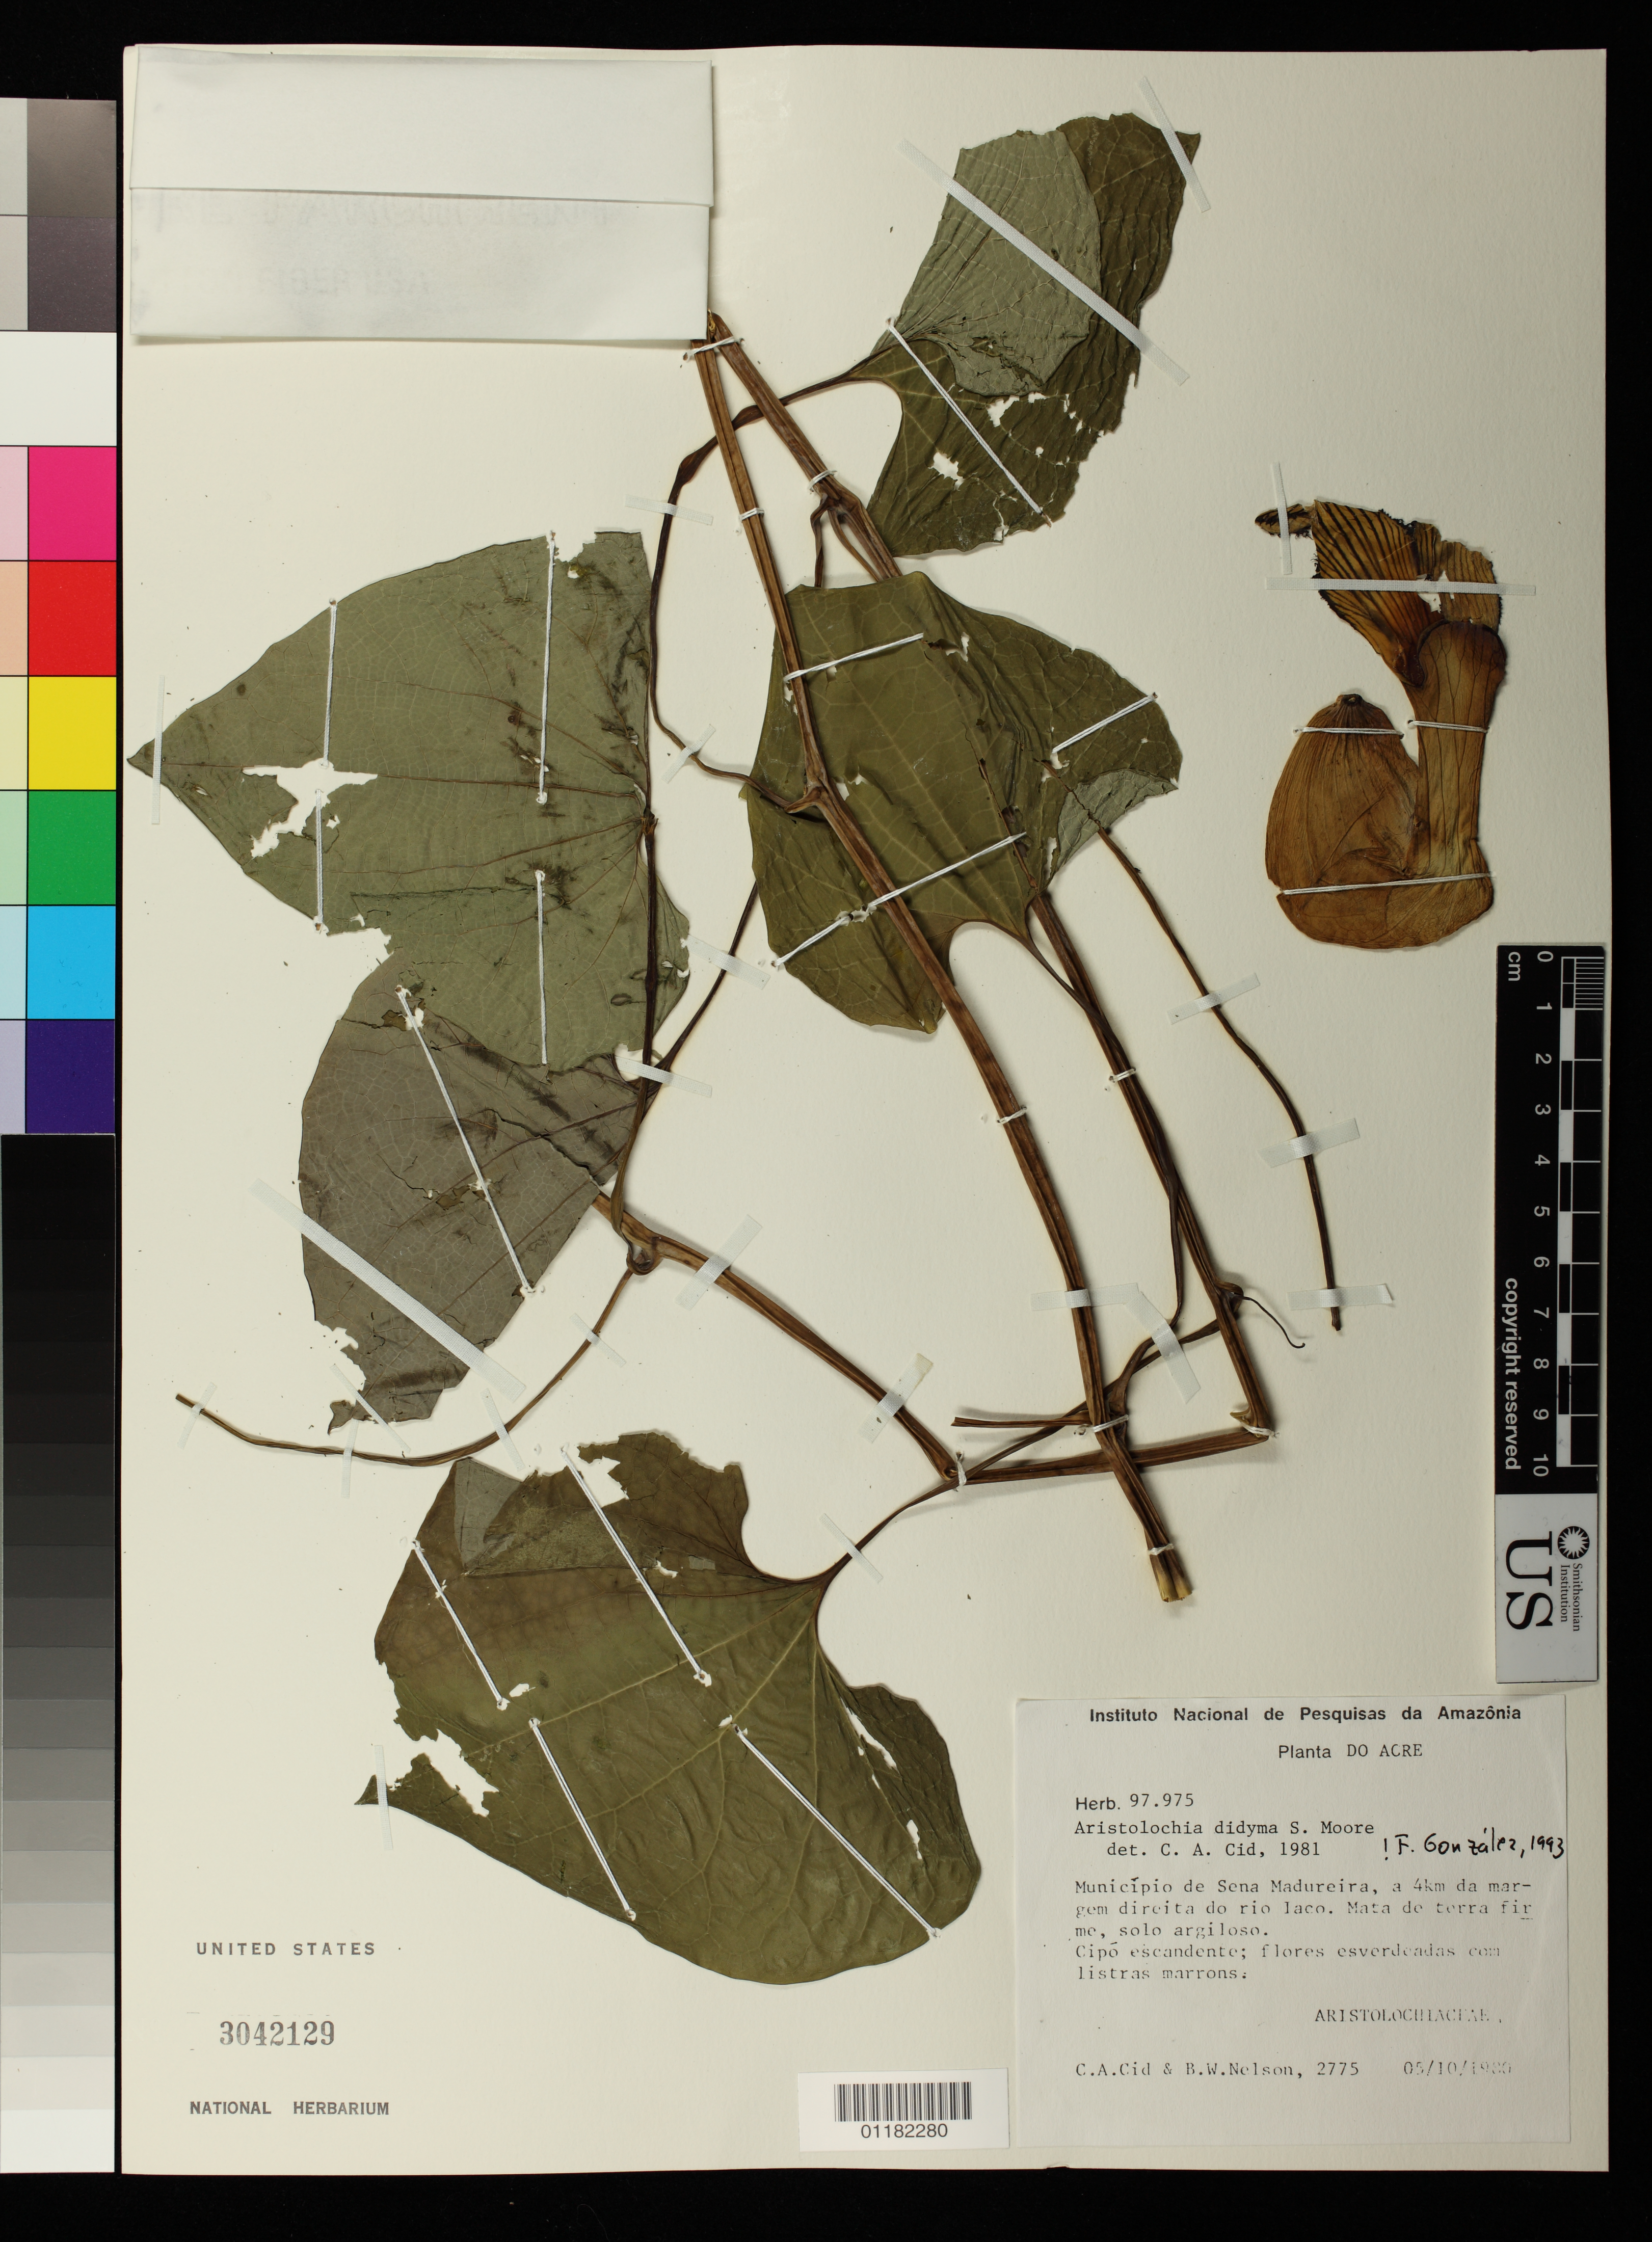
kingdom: Plantae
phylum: Tracheophyta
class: Magnoliopsida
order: Piperales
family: Aristolochiaceae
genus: Aristolochia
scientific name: Aristolochia didyma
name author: S. Moore in Moss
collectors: C. A. Cid Ferreira & B. W. Nelson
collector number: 2775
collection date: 1980-10-05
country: Brazil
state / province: Acre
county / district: Sena Madureira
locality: Municipio de Sena Madureira, a 4 km da margem direita do rio laco.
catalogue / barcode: US 3042129